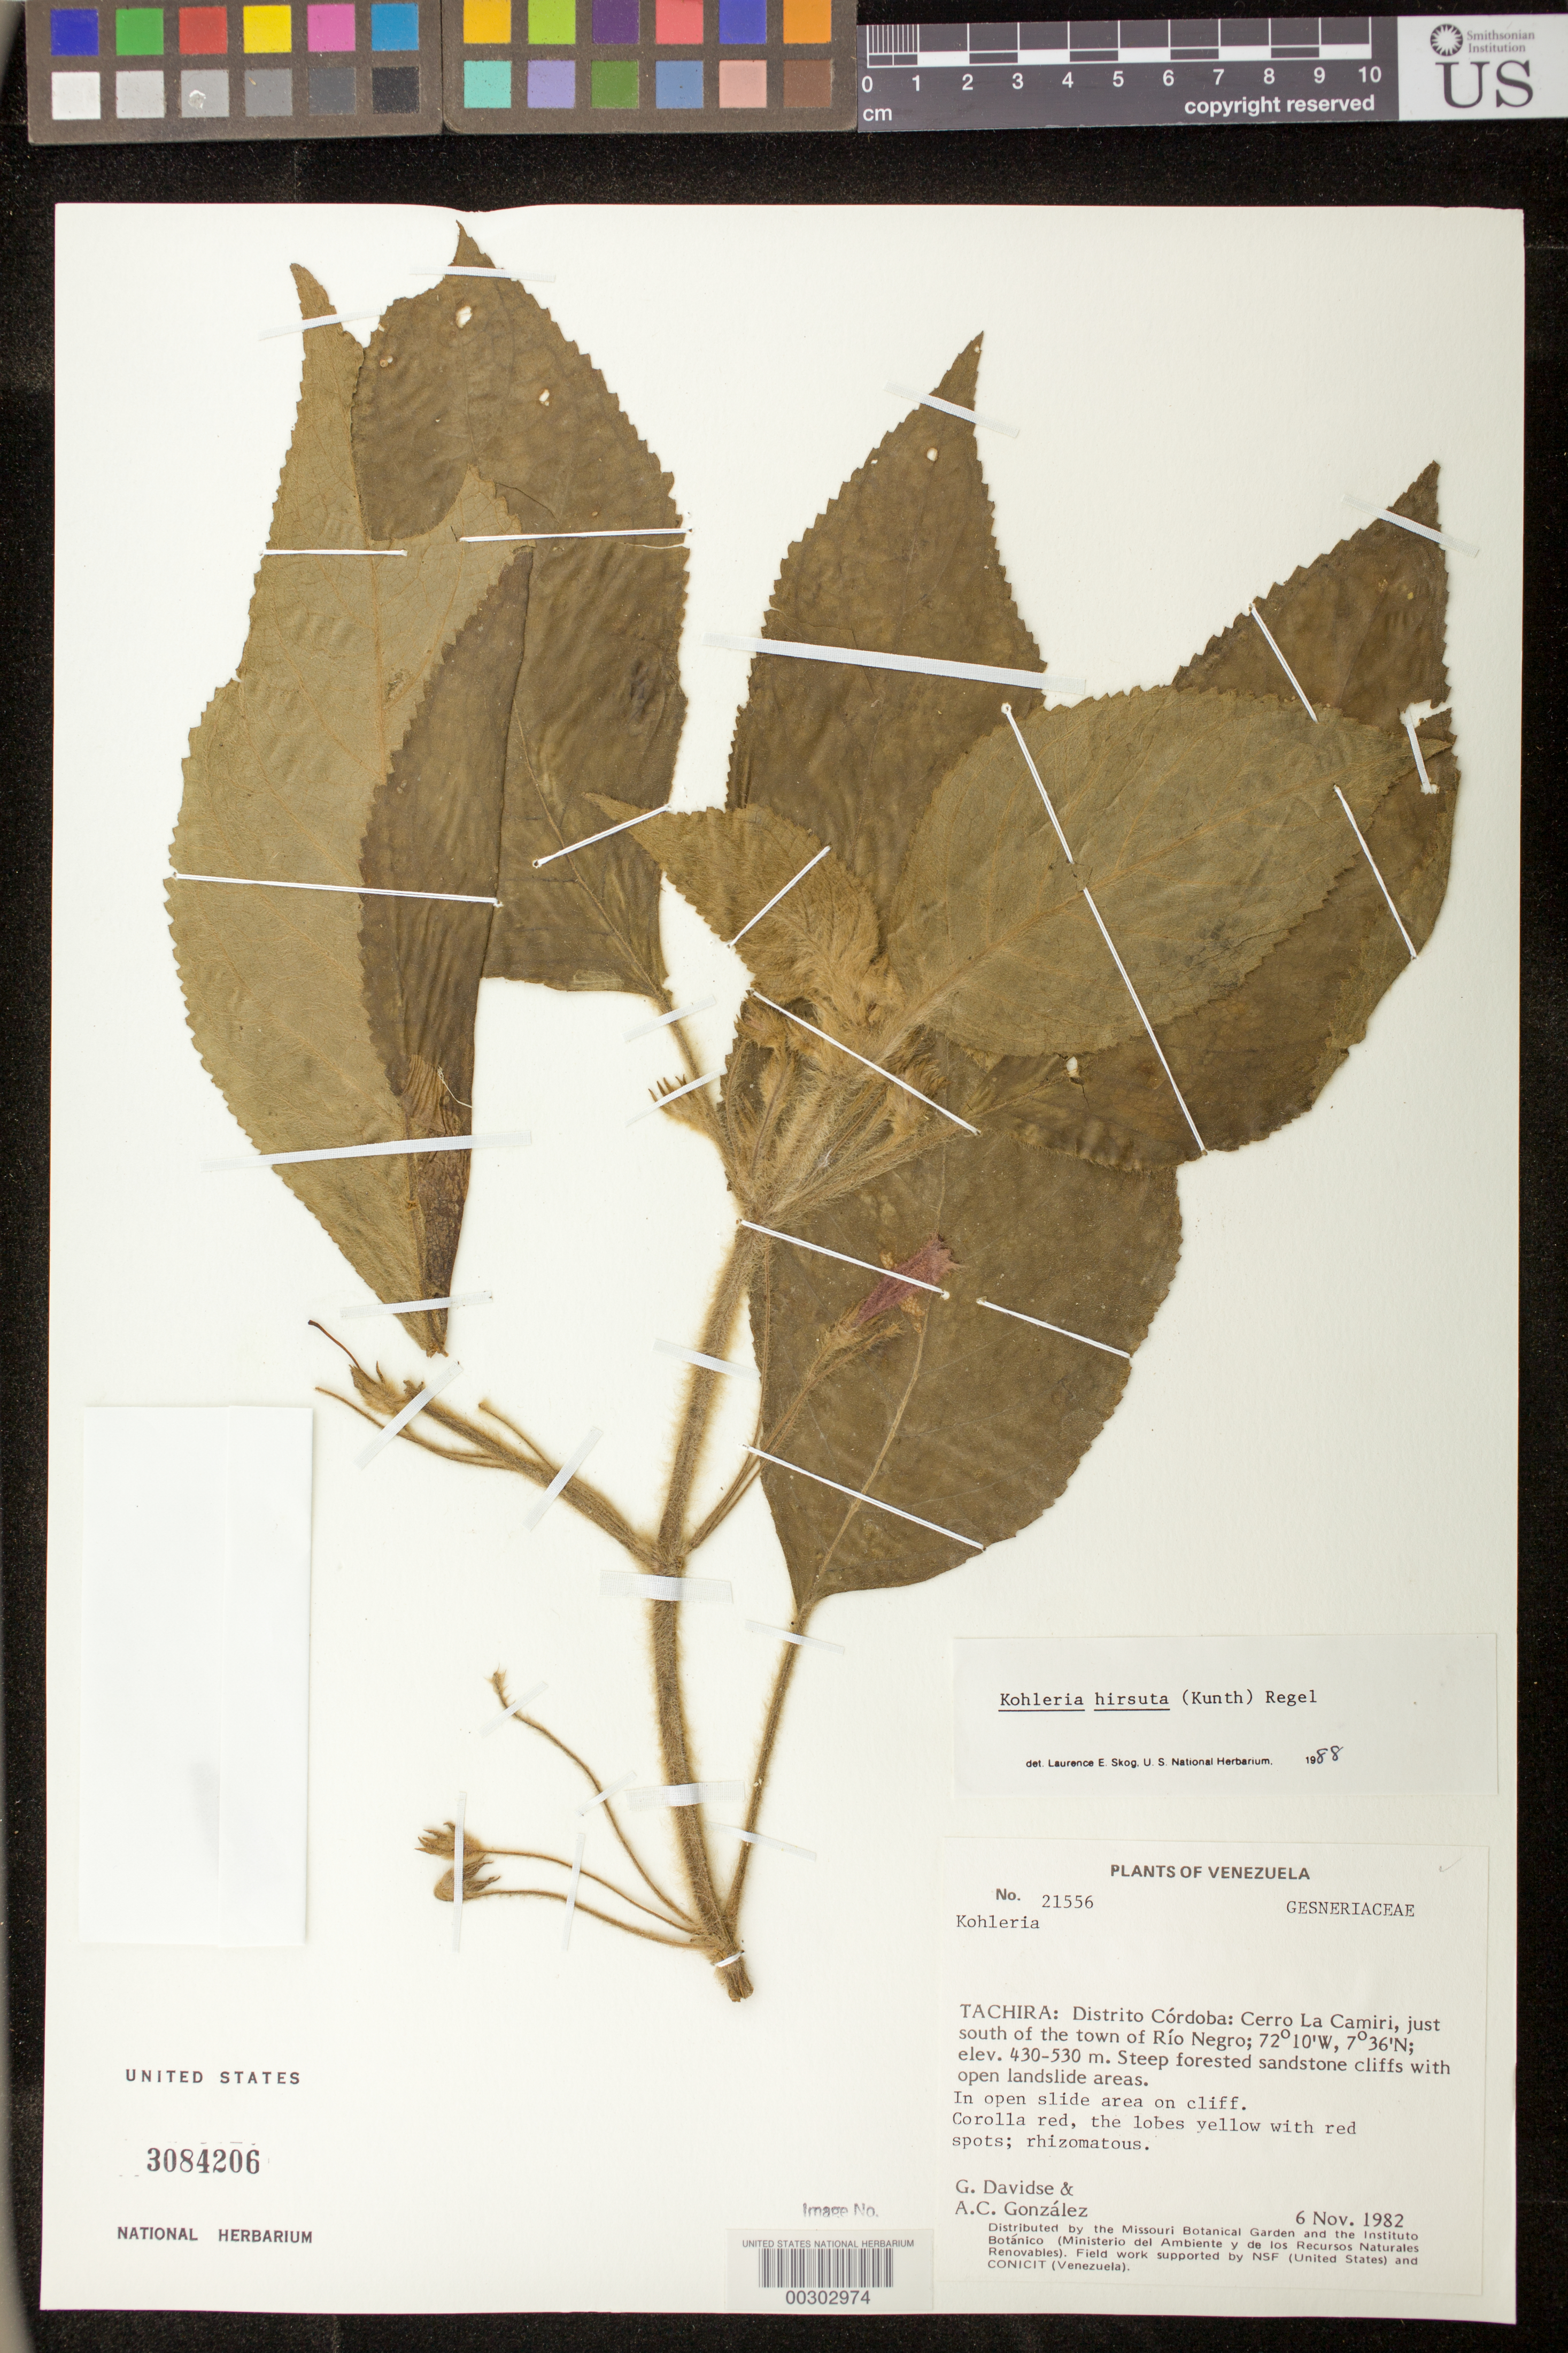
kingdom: Plantae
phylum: Tracheophyta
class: Magnoliopsida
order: Lamiales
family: Gesneriaceae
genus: Kohleria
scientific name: Kohleria hirsuta var. hirsuta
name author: (Kunth) Regel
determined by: Skog, Laurence E.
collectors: G. Davidse & A. C. González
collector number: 21556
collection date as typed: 06 Nov 1982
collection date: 1982-11-06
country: Venezuela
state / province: Táchira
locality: Distrito Córdoba: Cerro La Camiri, just S of the town of Río Negro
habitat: Steep forested sandstone cliffs with open landslide areas. In open slide area on cliff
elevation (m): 430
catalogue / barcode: US 3084206